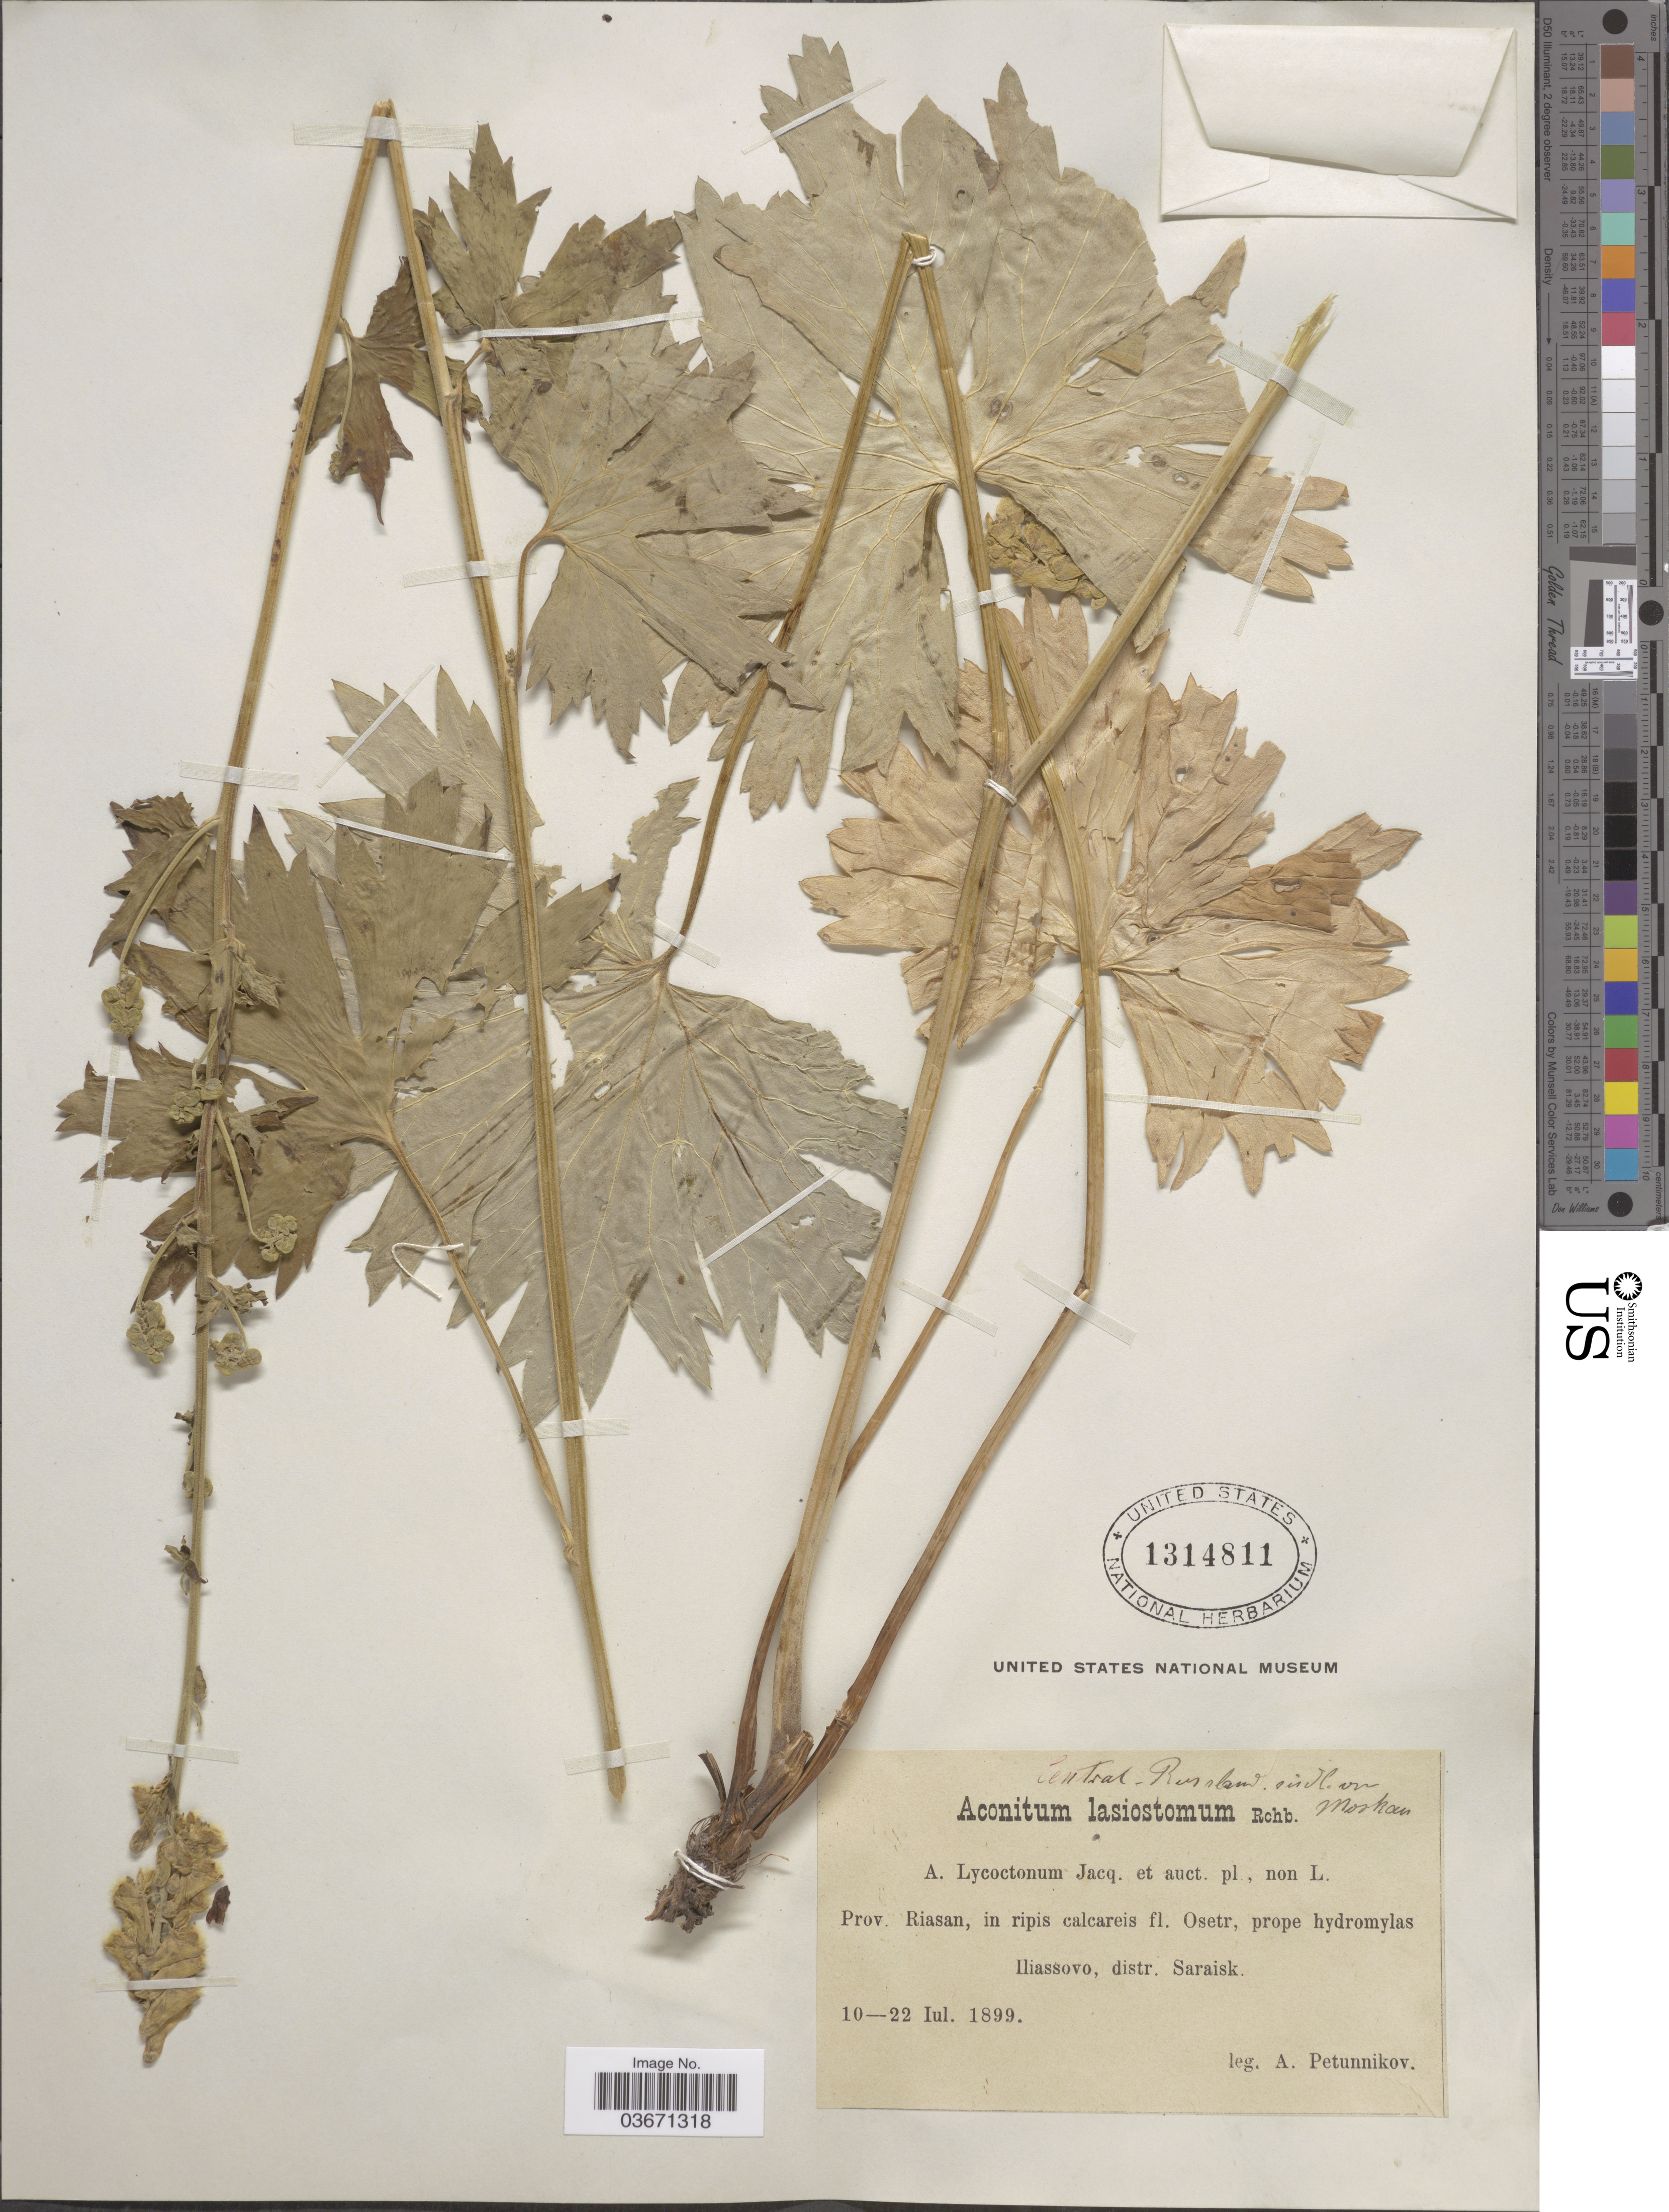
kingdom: Plantae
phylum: Tracheophyta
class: Magnoliopsida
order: Ranunculales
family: Ranunculaceae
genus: Aconitum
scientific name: Aconitum lasiostomum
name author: Rchb. ex Besser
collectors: A. Petunnikov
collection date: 1899-07-10/1899-07-20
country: Russian Federation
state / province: Moscow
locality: Central-Russland. südl. von Moskow. Prov. Riasan, in ripis calcareis fl. Osetr, prope hydromylas lliassovo, distr. Saraisk.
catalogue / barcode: US 1314811